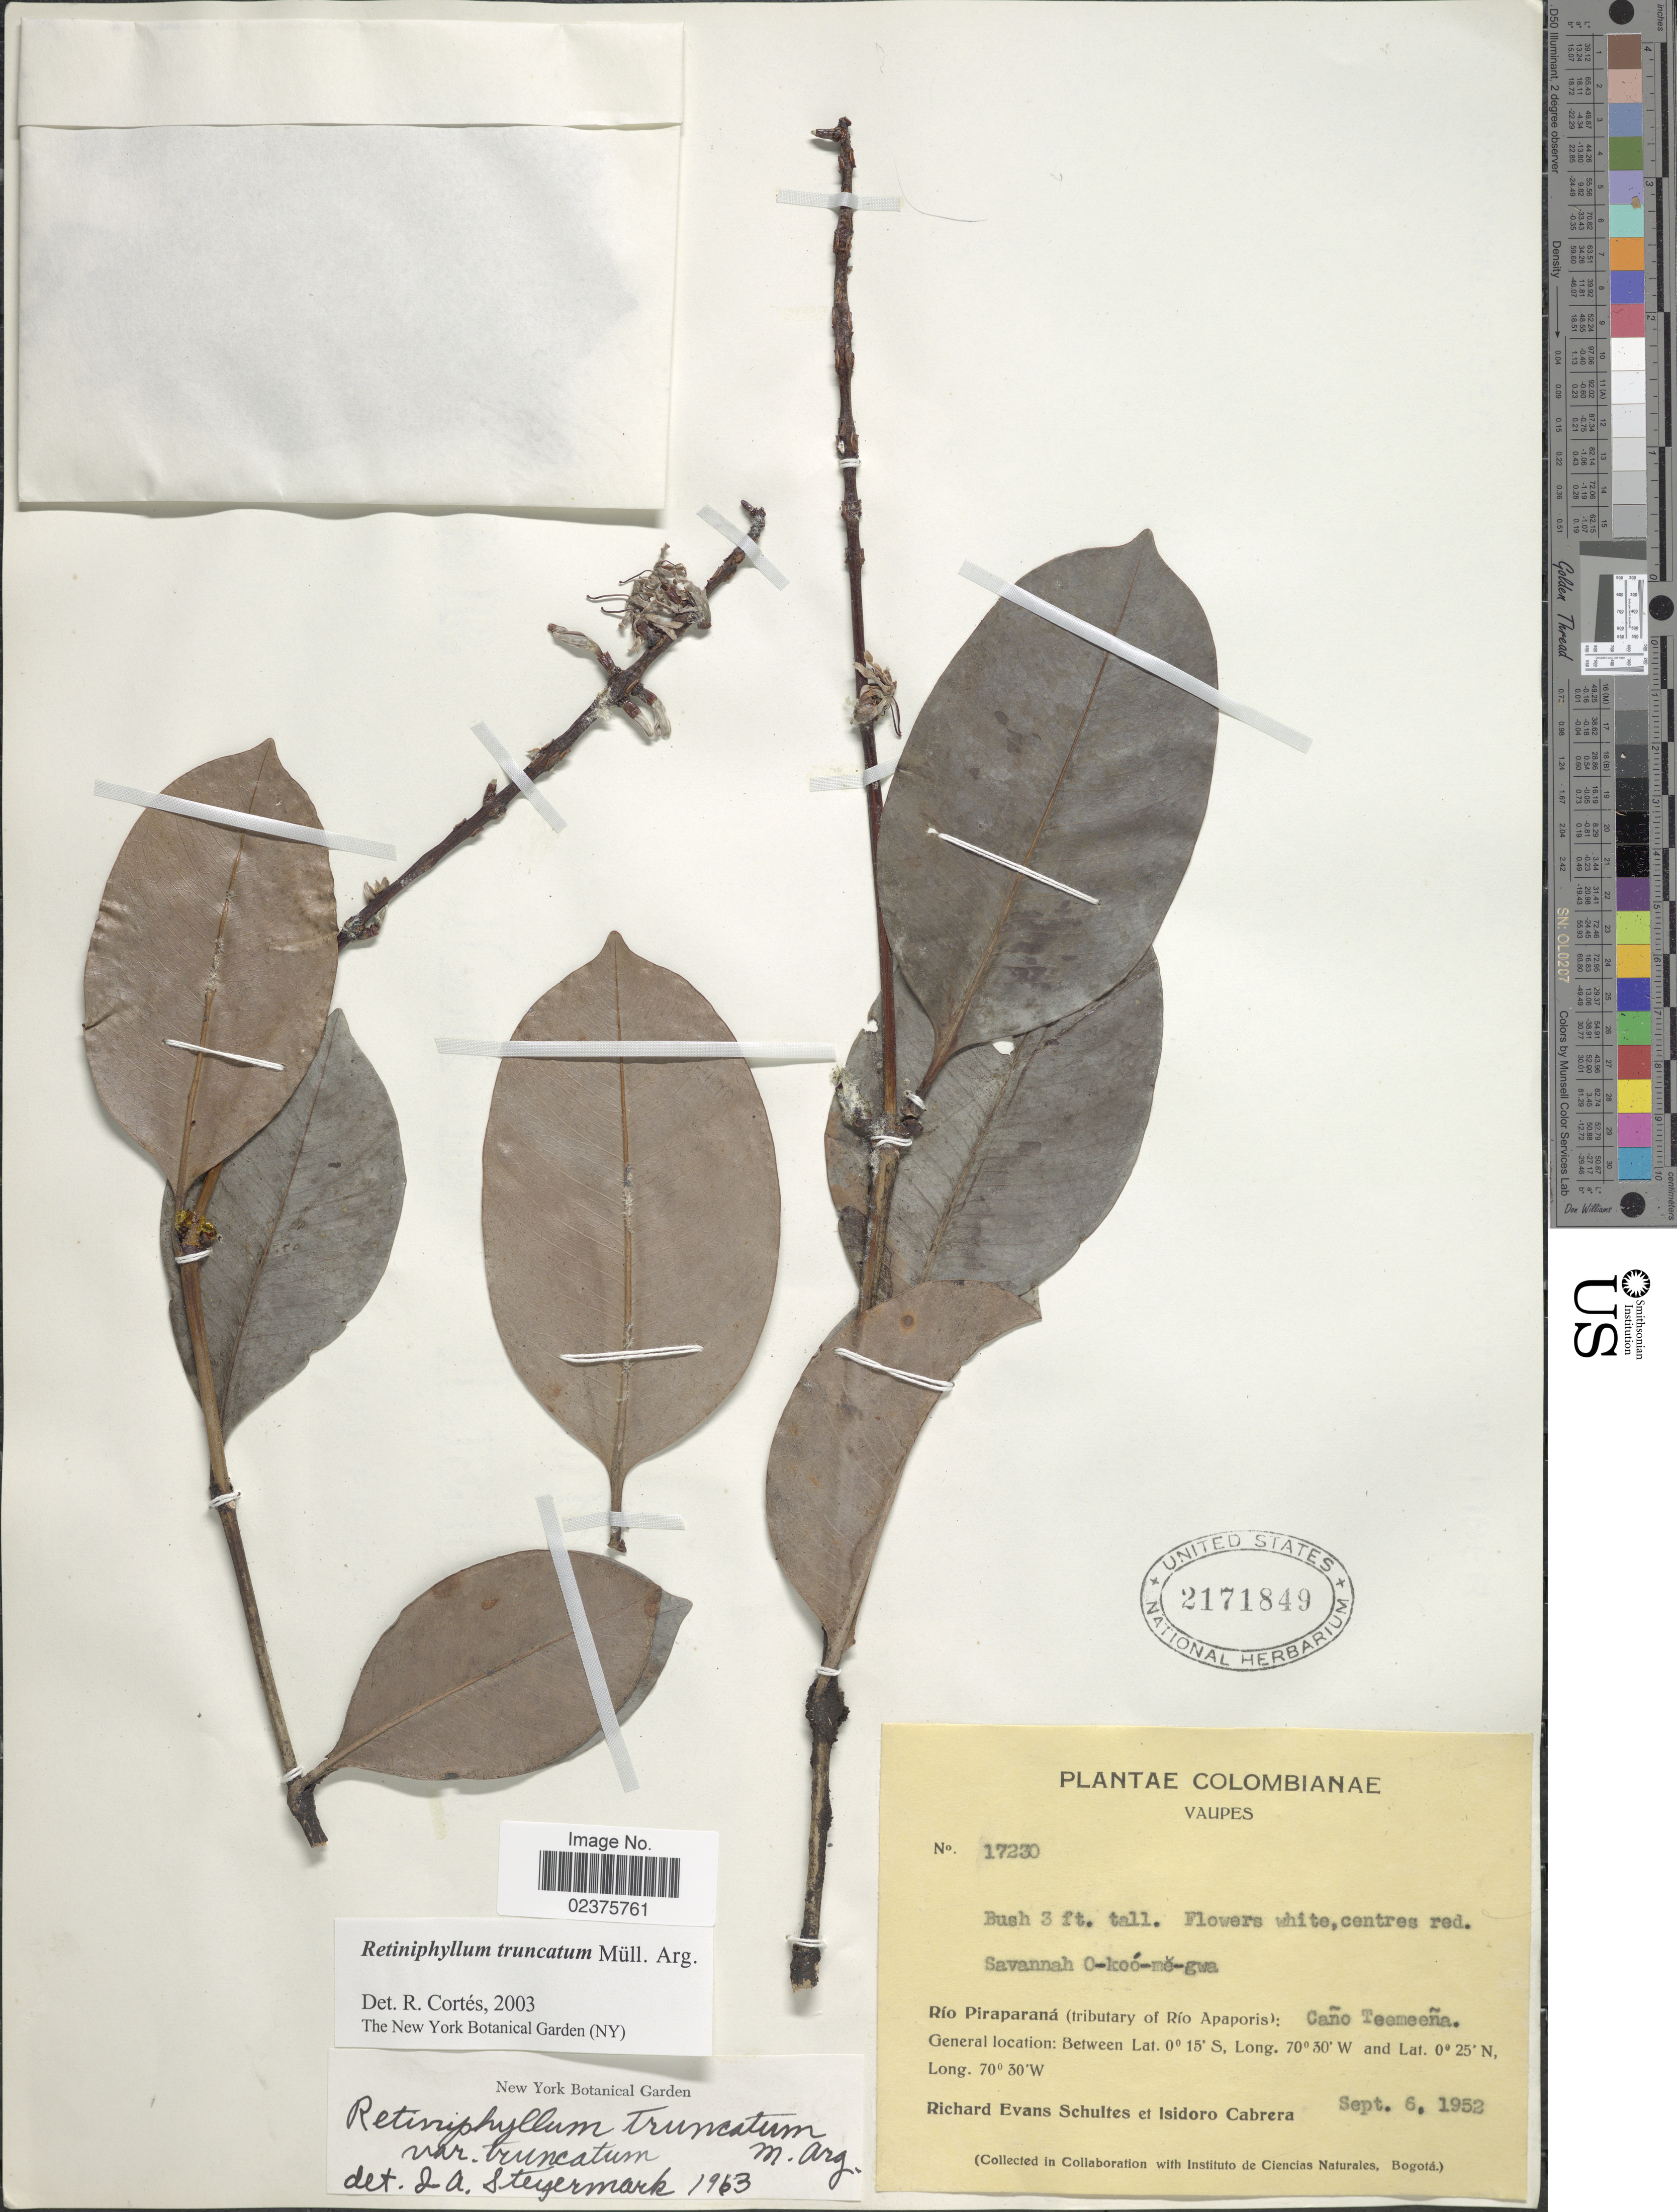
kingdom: Plantae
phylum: Tracheophyta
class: Magnoliopsida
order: Gentianales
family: Rubiaceae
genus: Retiniphyllum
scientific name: Retiniphyllum truncatum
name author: Müll. Arg.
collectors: R. E. Schultes & I. Cabrera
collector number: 17230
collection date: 1952-09-06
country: Colombia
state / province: Vaupés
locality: Savannah O-koo-me-gwa, Rio Piraparana (tributary of Rio Apaporis): Cano Teemeena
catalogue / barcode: US 2171849